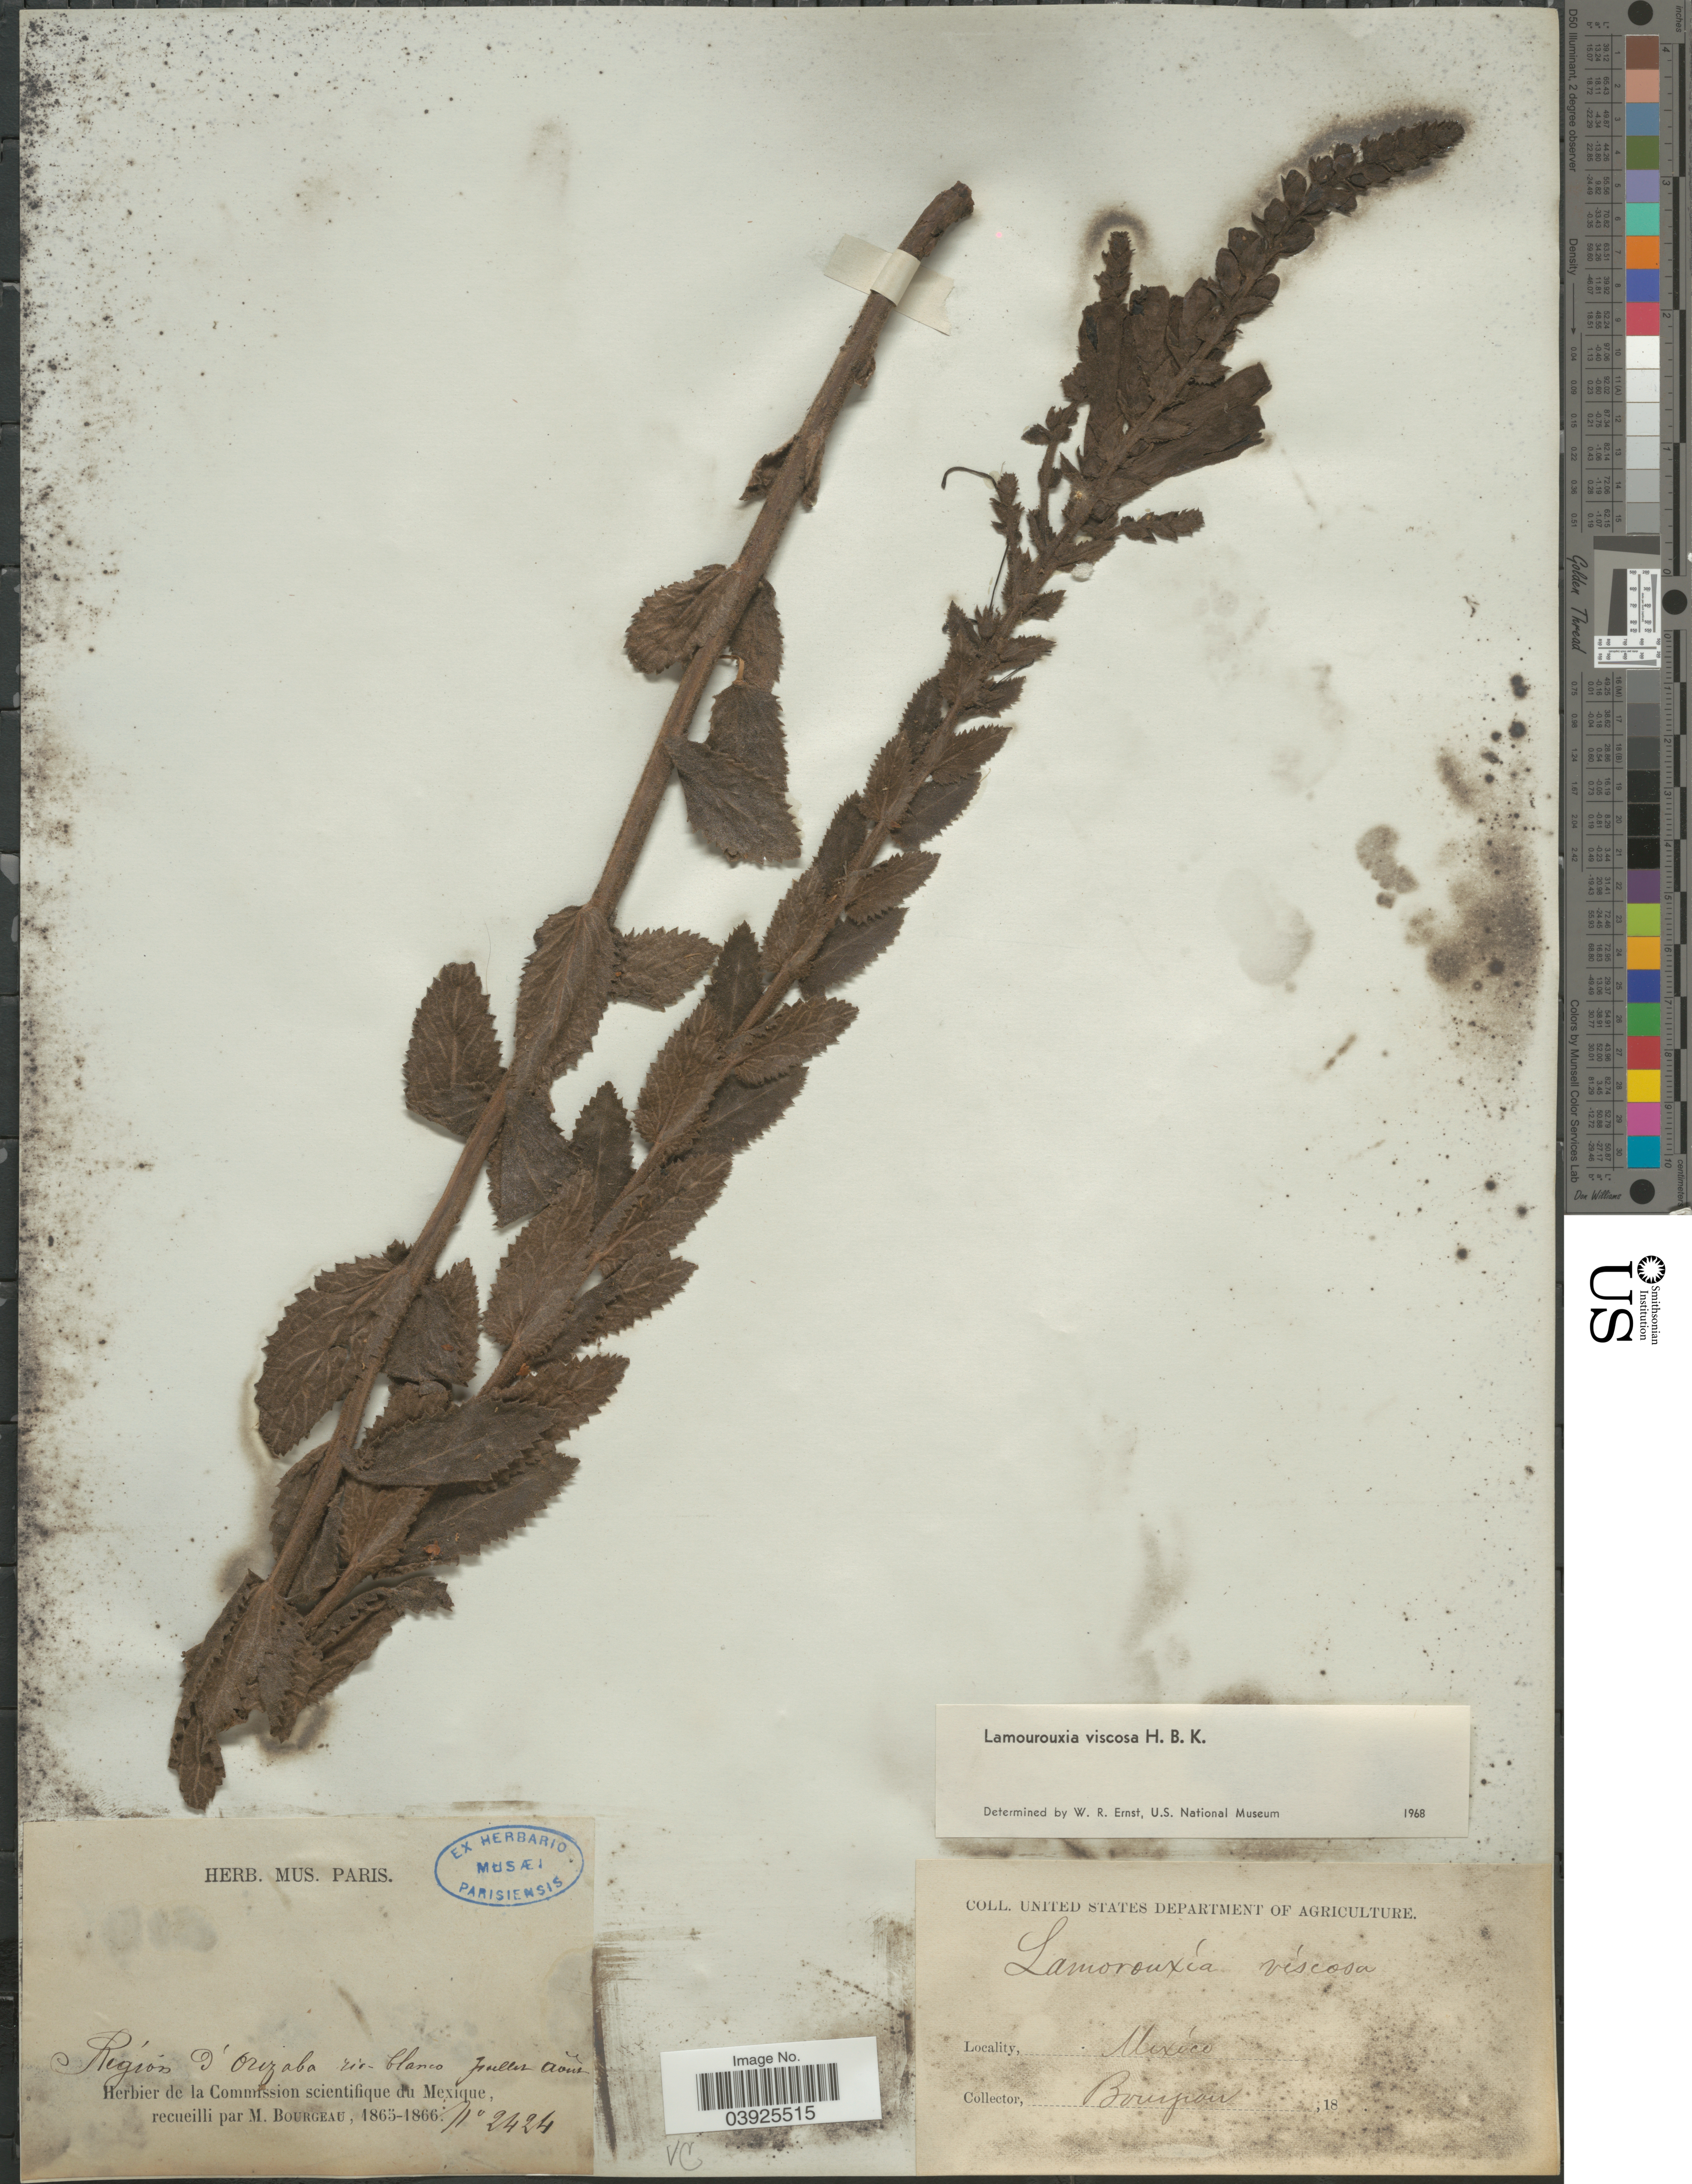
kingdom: Plantae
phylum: Tracheophyta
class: Magnoliopsida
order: Lamiales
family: Orobanchaceae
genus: Lamourouxia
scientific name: Lamourouxia viscosa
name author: Kunth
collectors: M. Bourgeau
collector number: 2424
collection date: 1865-07/1866-08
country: Mexico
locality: Regíon d'Orizaba rio blanco.